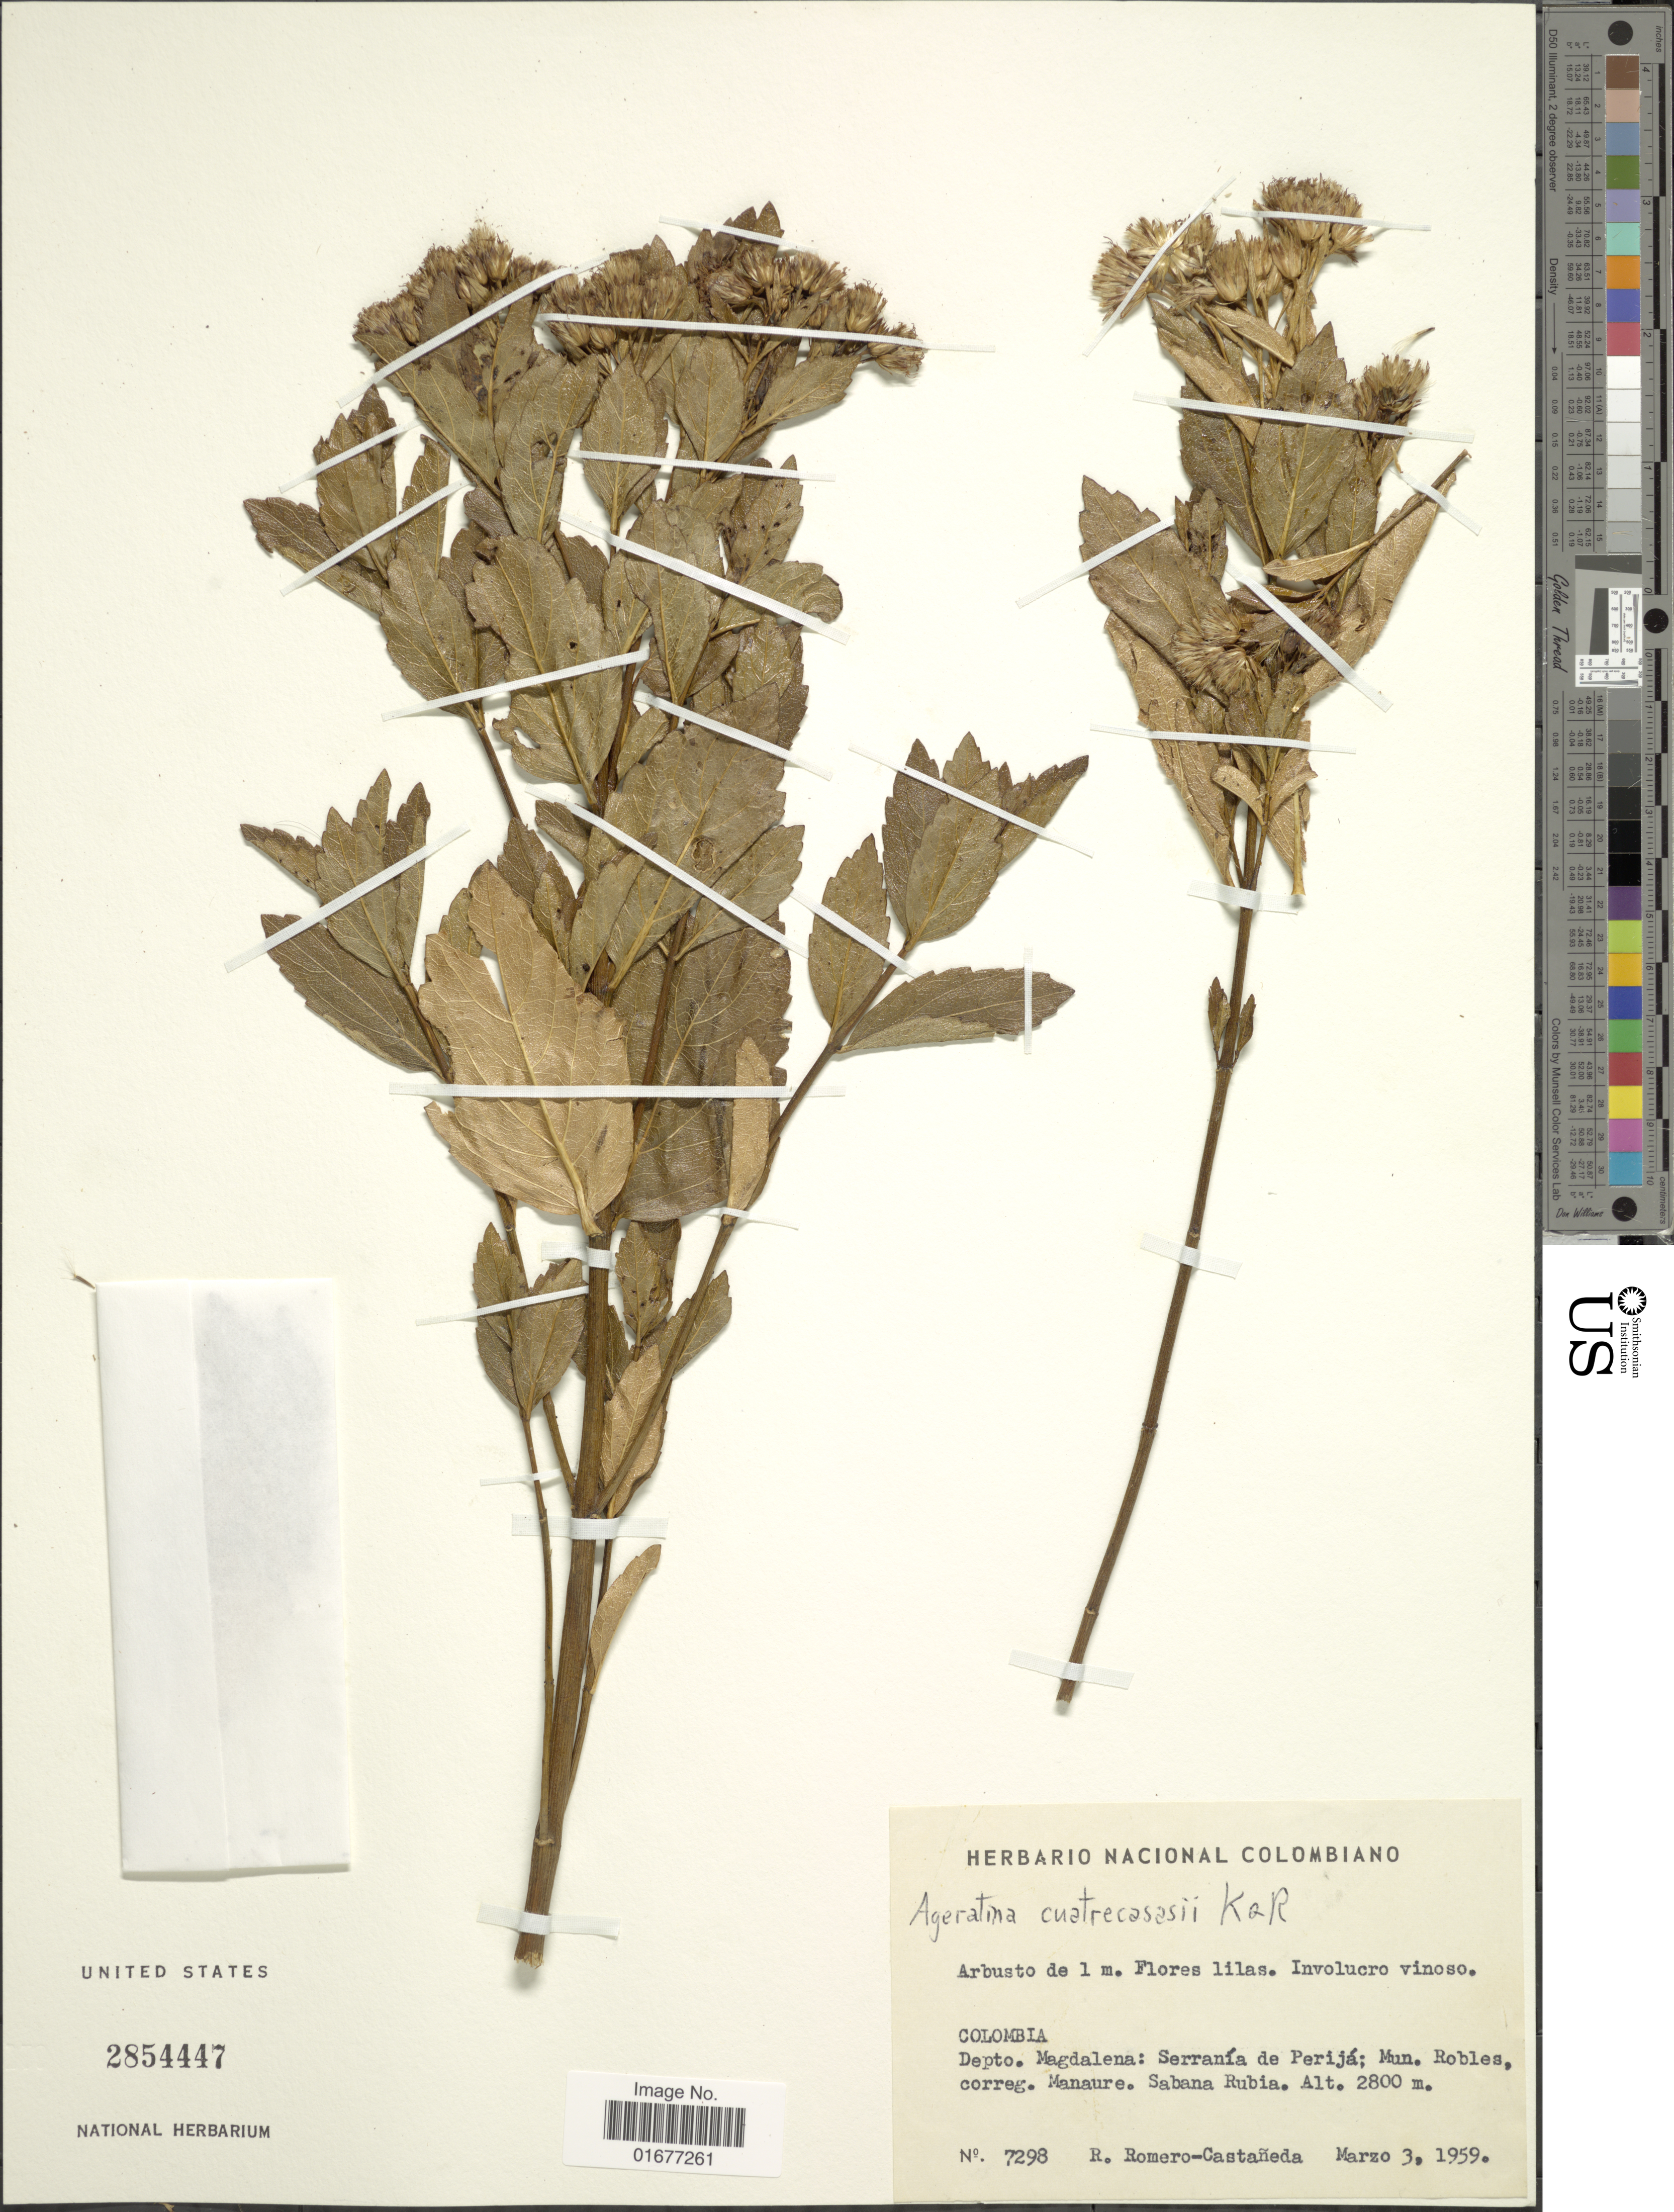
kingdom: Plantae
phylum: Tracheophyta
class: Magnoliopsida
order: Asterales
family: Asteraceae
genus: Ageratina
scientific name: Ageratina cuatrecasasii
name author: R.M. King & H. Rob.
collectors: R. Romero Castañeda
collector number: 7298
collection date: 1959-03-03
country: Colombia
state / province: Magdalena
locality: Serrania de Perija; Mun. Robles, correg., Manaure, Sabana Rubia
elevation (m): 2800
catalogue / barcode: US 2854447